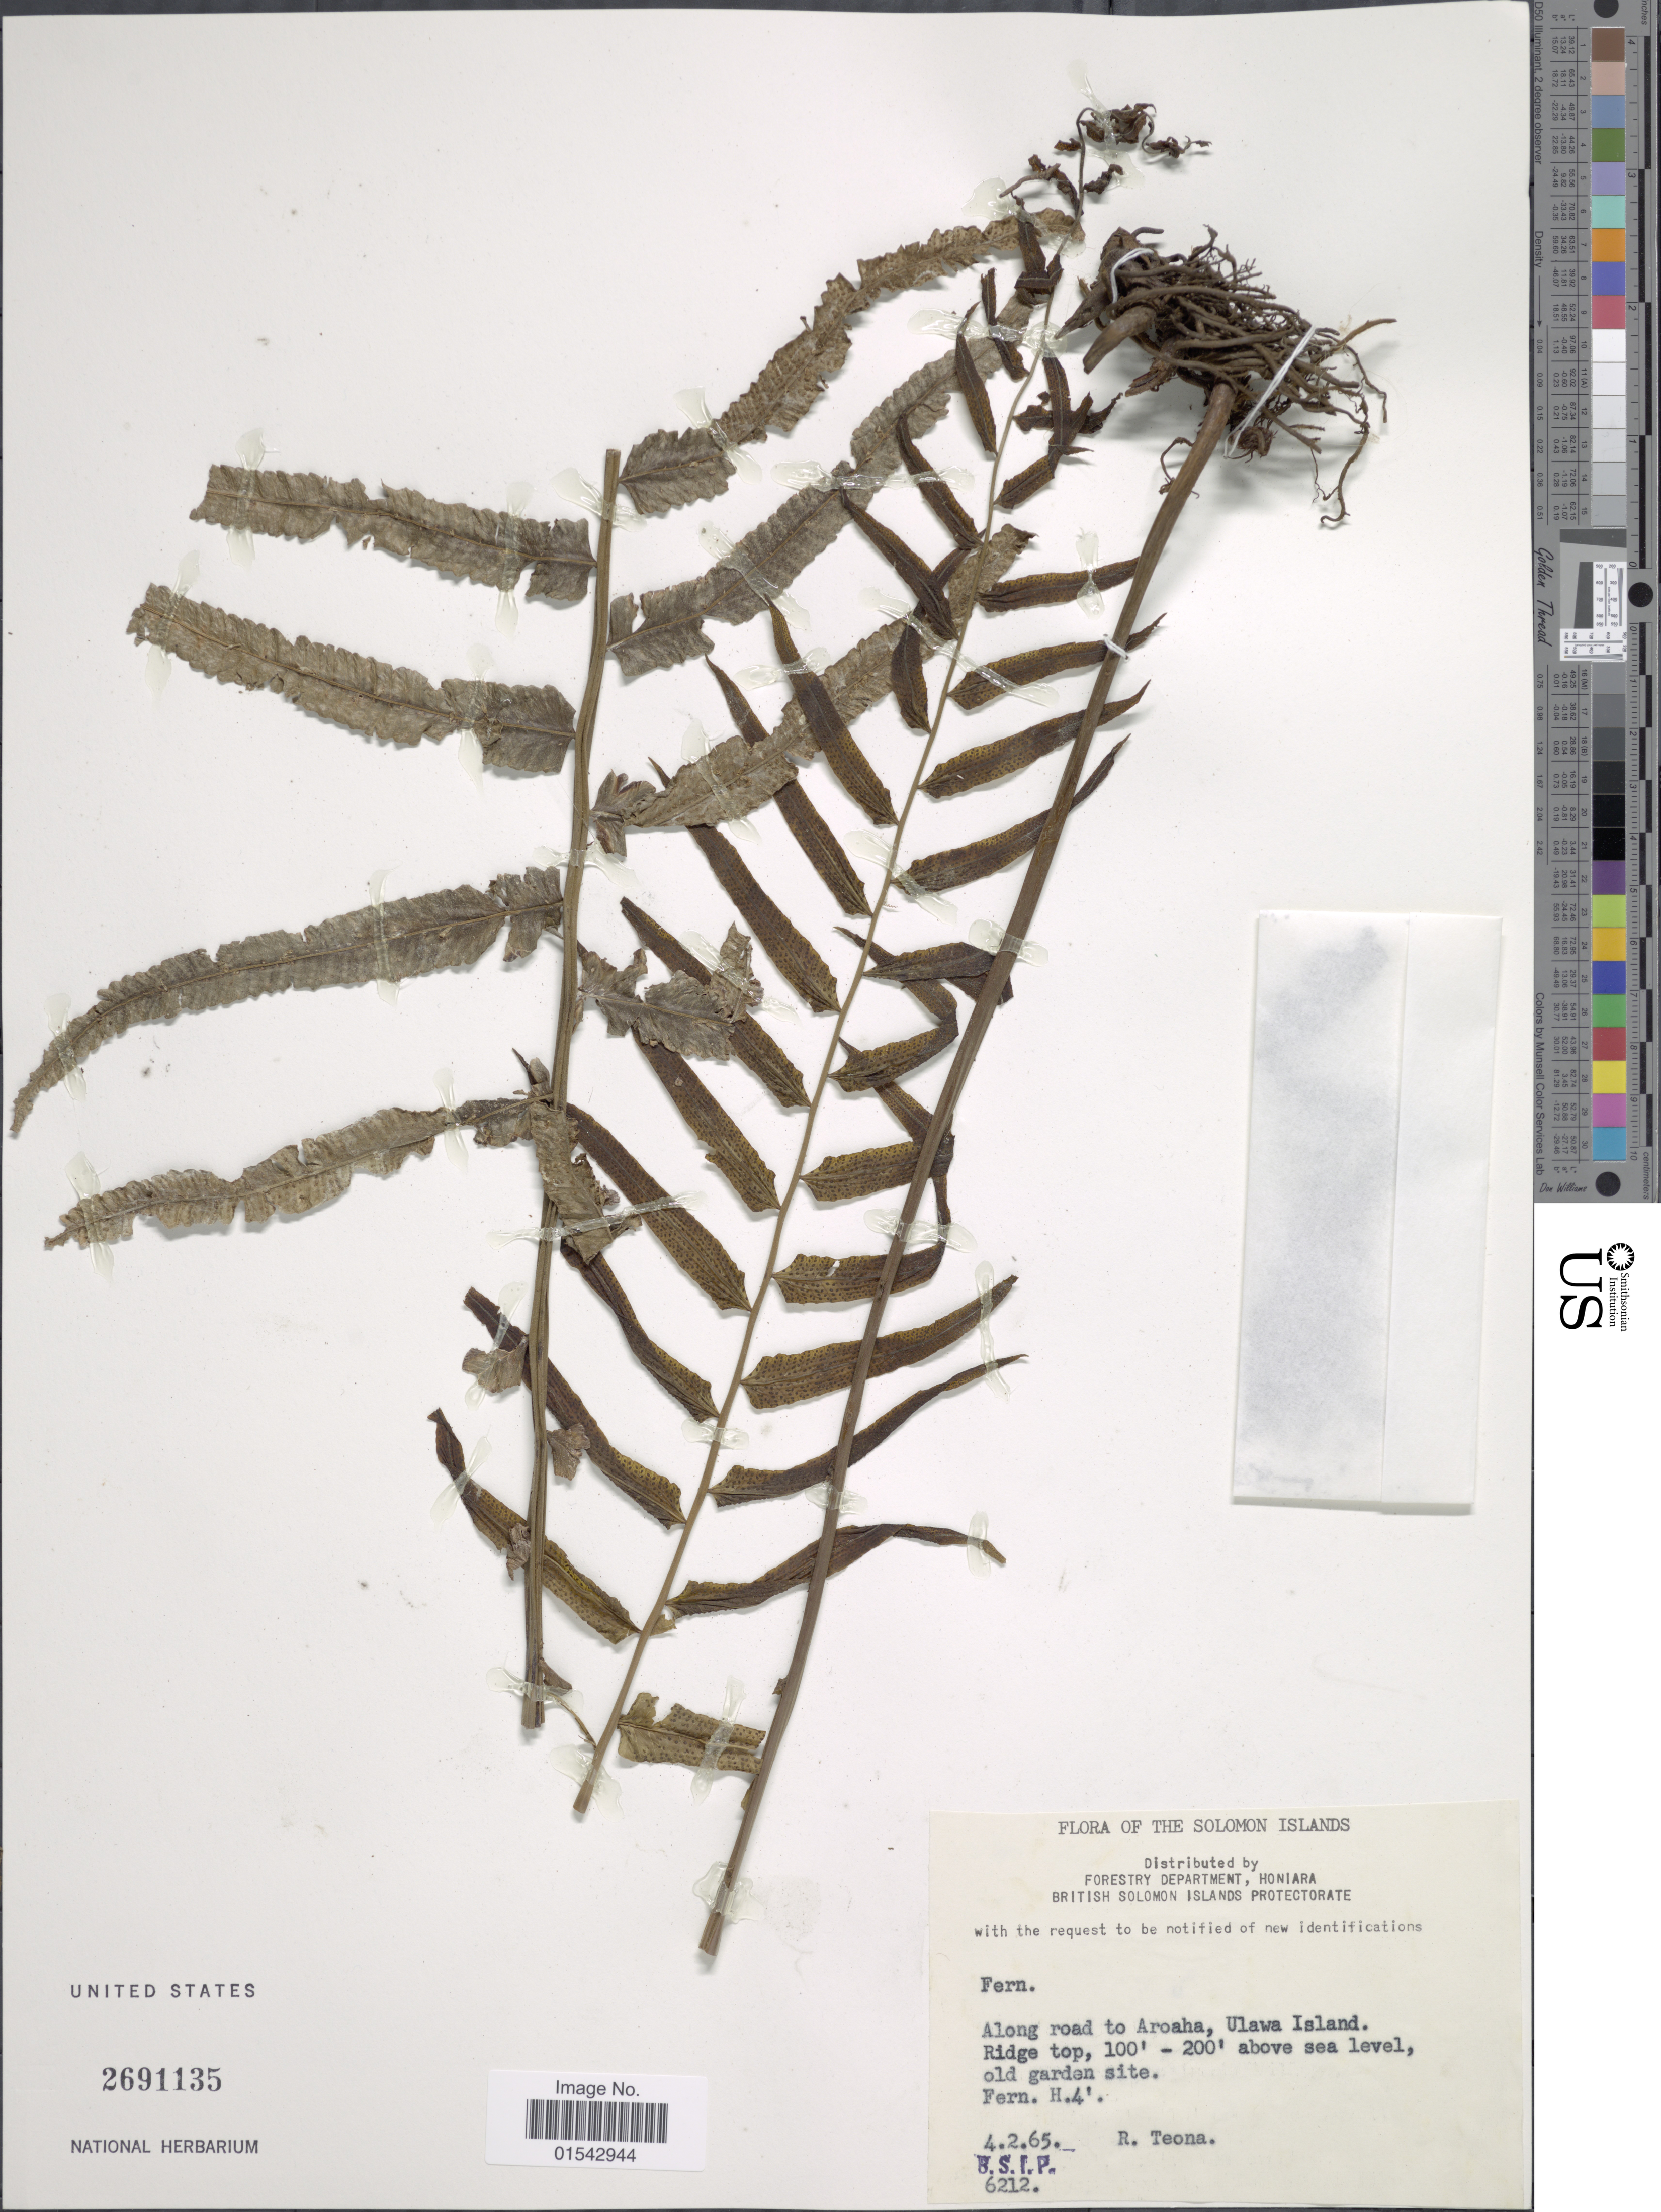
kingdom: Plantae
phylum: Tracheophyta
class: Polypodiopsida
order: Polypodiales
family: Thelypteridaceae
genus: Cyclosorus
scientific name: Cyclosorus sp.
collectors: R. Teona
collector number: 6212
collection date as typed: Transcribed d/m/y: 4/2/65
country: Solomon Islands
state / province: Solomon Islands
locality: Solomon Islands, along road to Aroaha, Ulawa Island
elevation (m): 30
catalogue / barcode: US 2691135